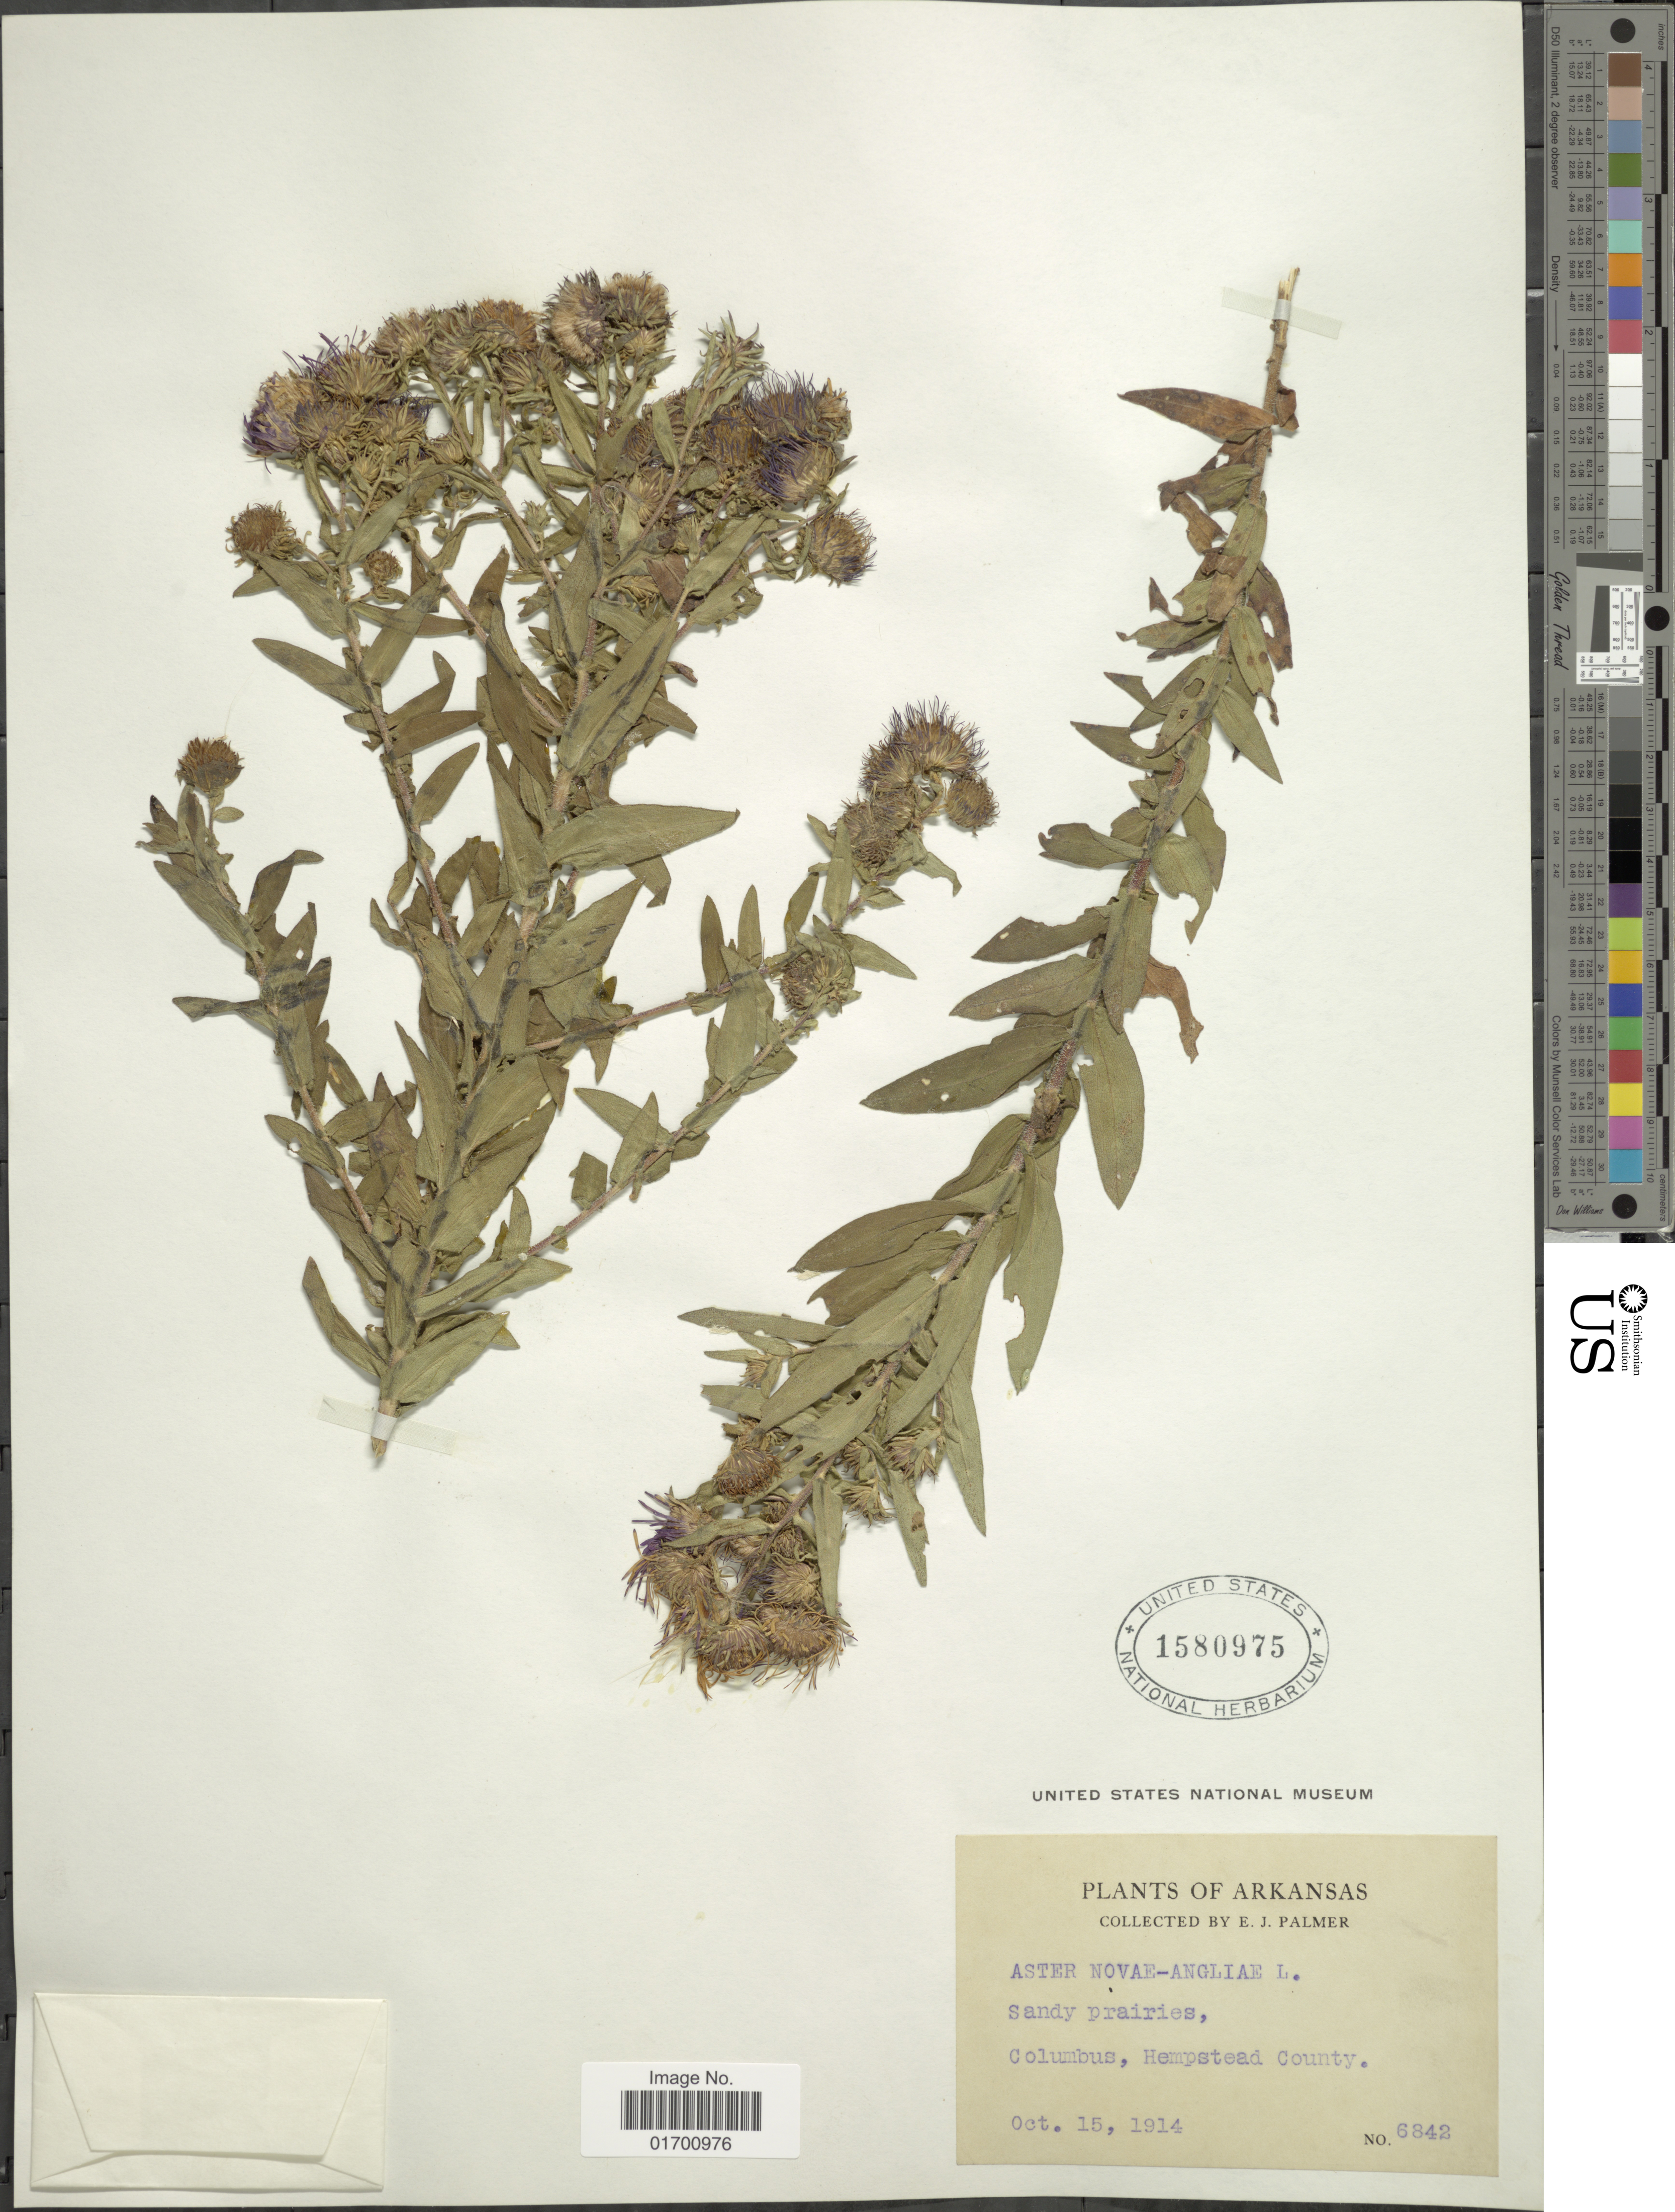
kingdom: Plantae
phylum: Tracheophyta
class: Magnoliopsida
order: Asterales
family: Asteraceae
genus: Symphyotrichum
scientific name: Symphyotrichum novae-angliae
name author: (L.) G.L. Nesom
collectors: E. J. Palmer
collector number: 6842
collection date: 1914-10-15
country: United States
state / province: Arkansas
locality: Columbus, Hempstead County.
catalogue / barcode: US 1580975